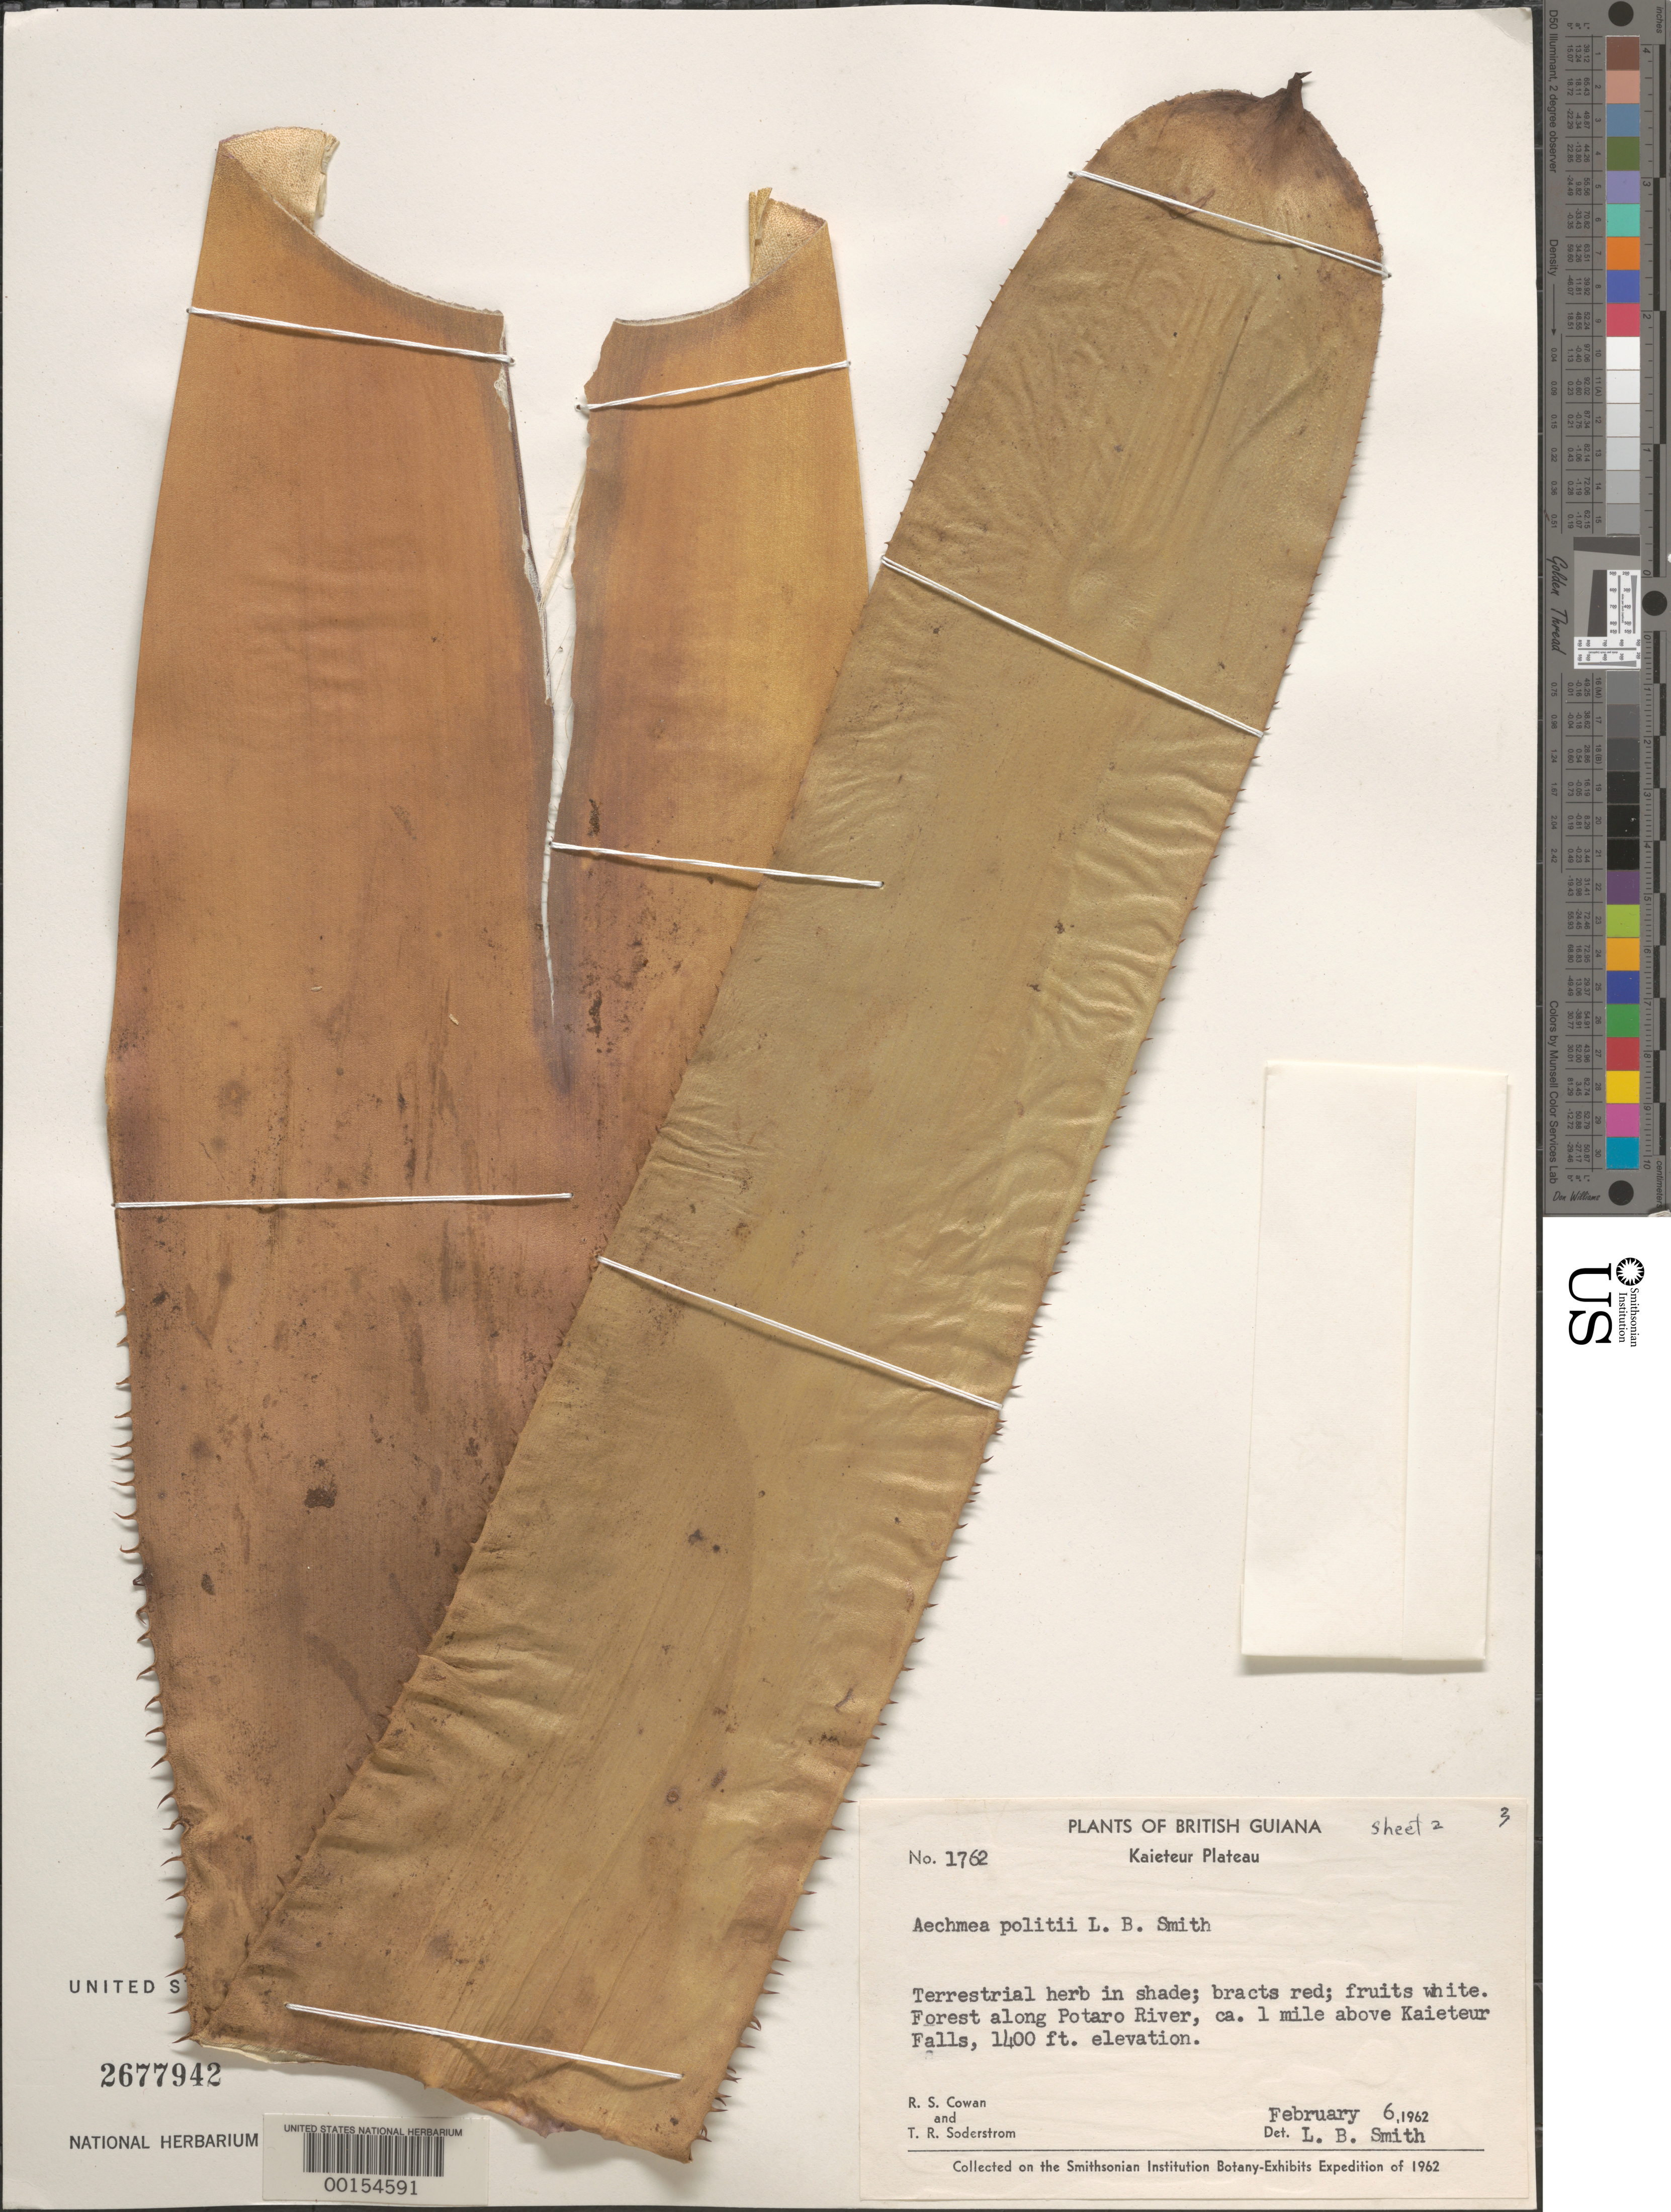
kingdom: Plantae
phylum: Tracheophyta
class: Liliopsida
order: Poales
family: Bromeliaceae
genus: Aechmea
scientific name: Aechmea politii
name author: L.B. Sm.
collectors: R. S. Cowan & T. R. Soderstrom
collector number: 1762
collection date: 1962-02-06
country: Guyana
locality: British Guiana. Kaieteur Plateau. Forest along Potaro River, ca. 1 mile above Kaieteur Falls.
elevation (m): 427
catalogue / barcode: US 2677942